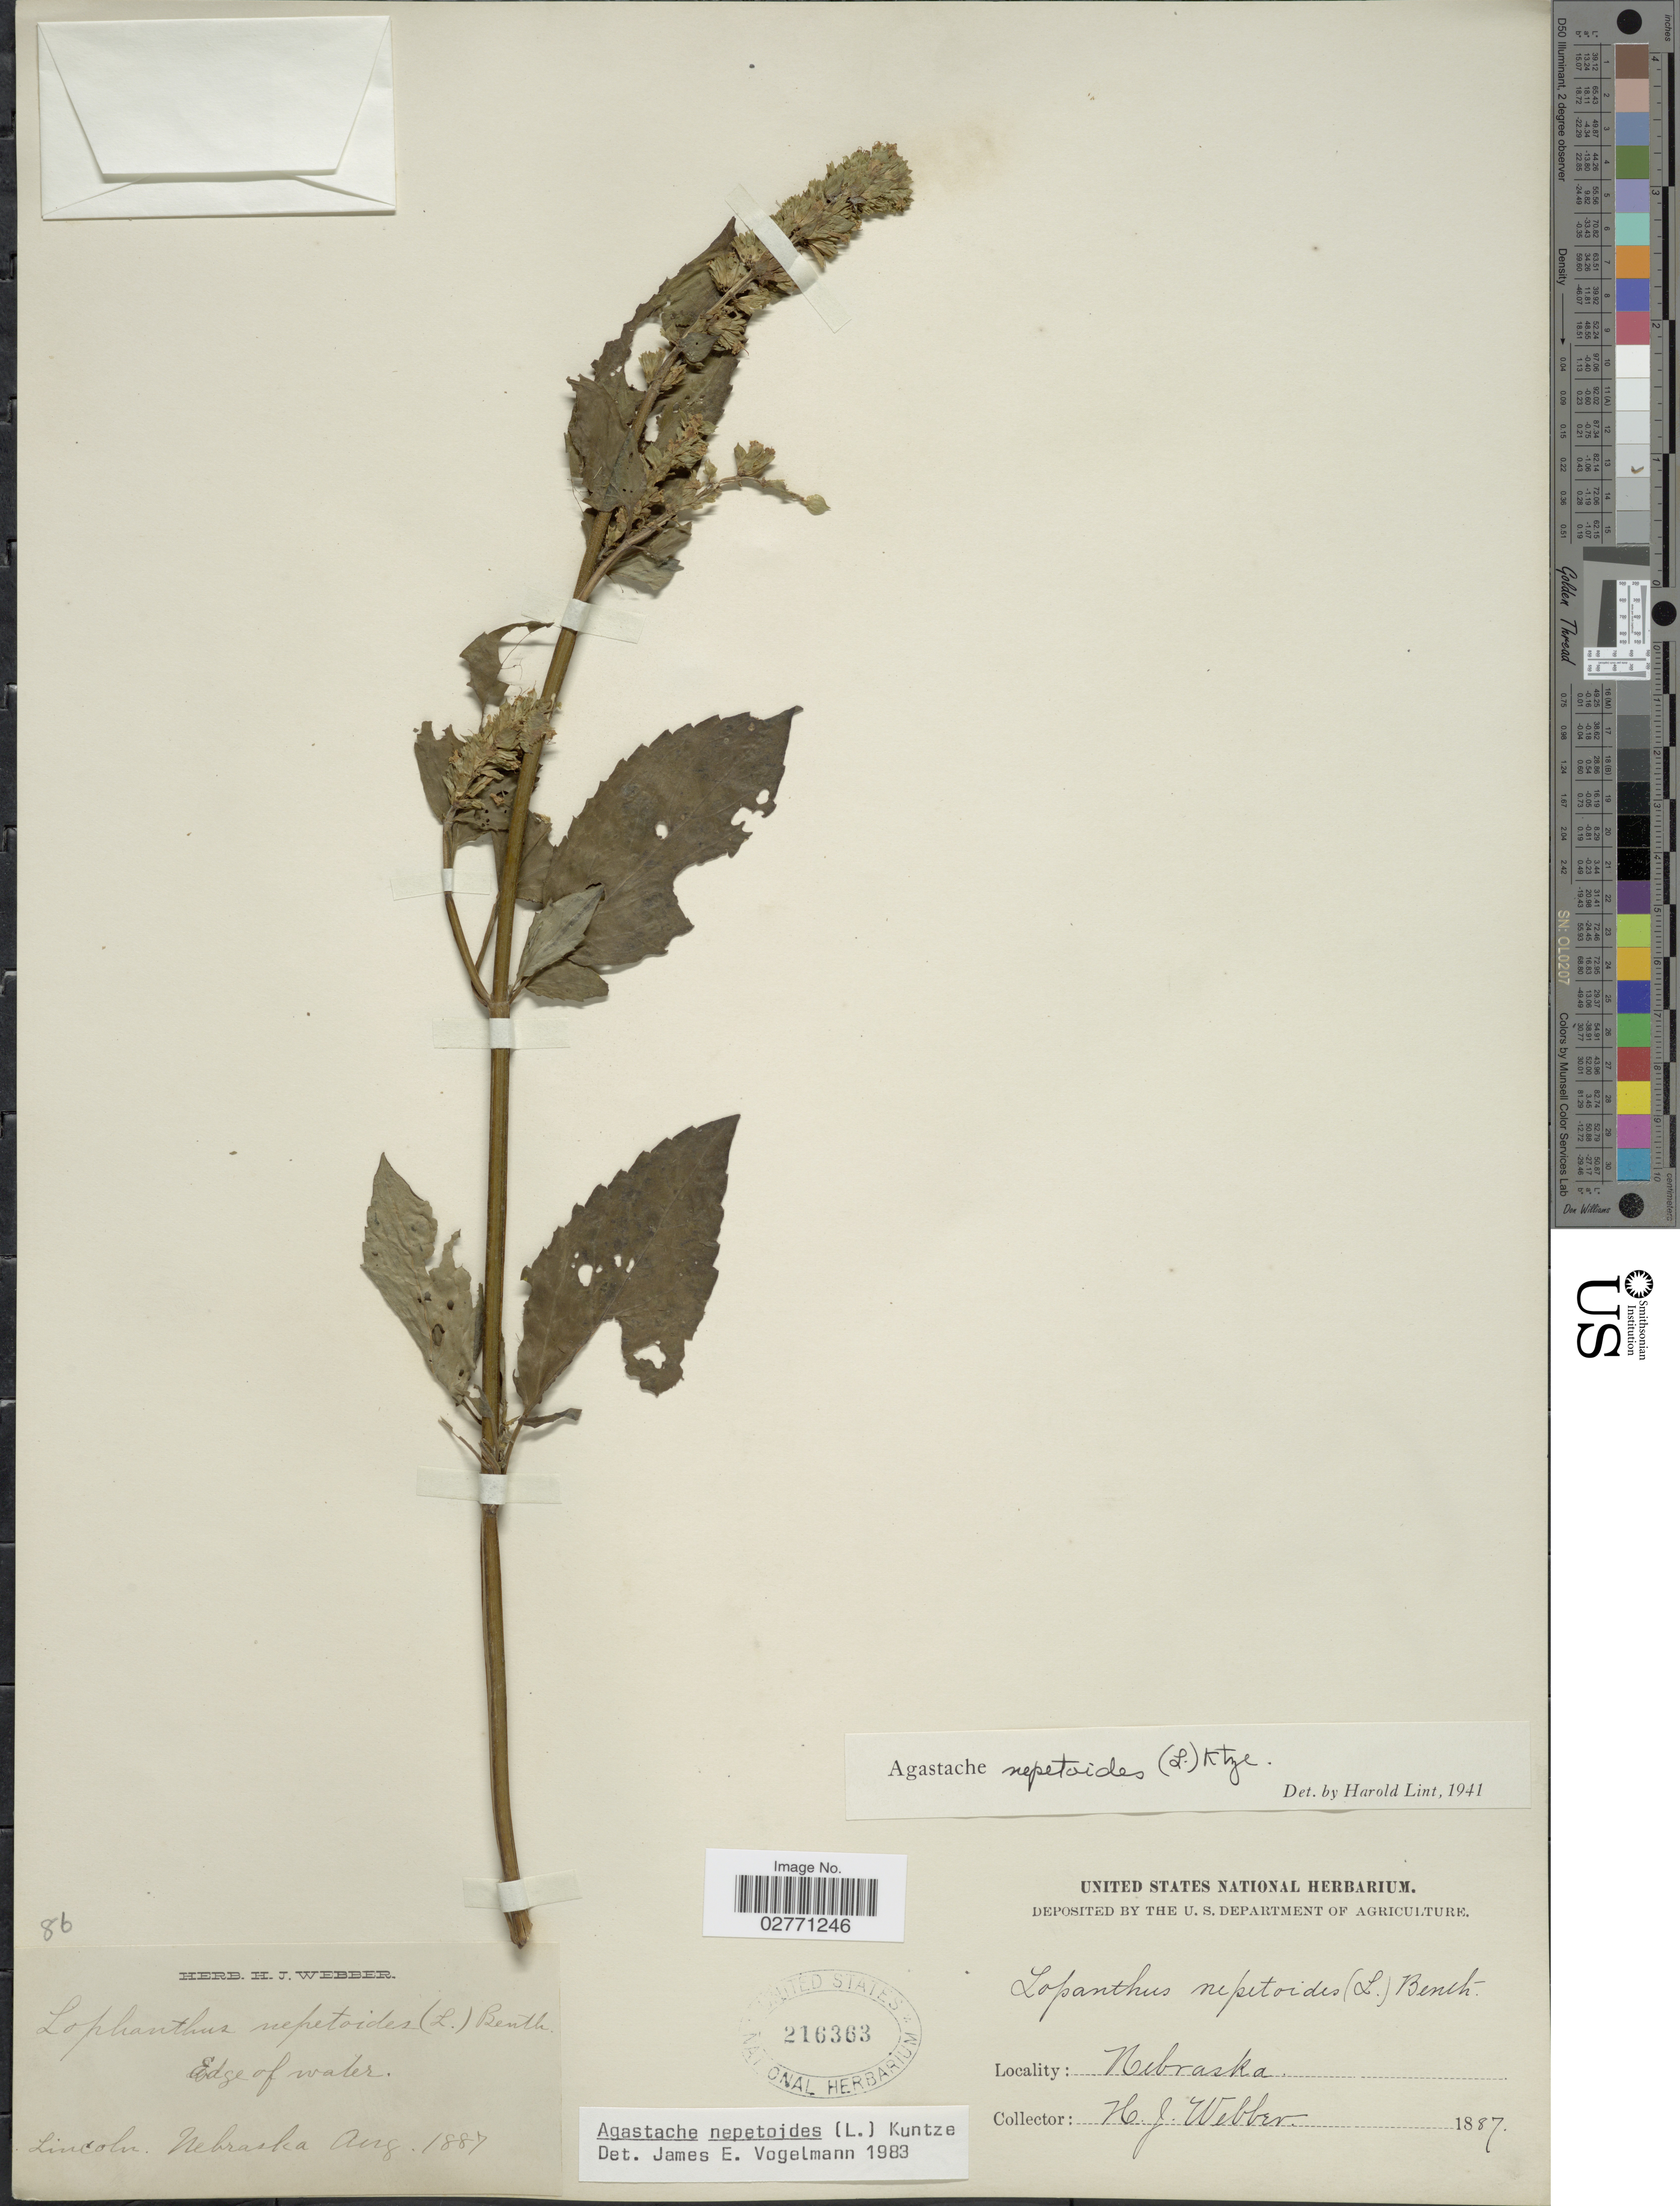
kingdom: Plantae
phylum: Tracheophyta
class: Magnoliopsida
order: Lamiales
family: Lamiaceae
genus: Agastache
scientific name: Agastache nepetoides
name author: (L.) Kuntze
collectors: H. Webber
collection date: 1887-08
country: United States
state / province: Nebraska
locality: Edge of water. Lincoln, Nebraska.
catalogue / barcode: US 216363